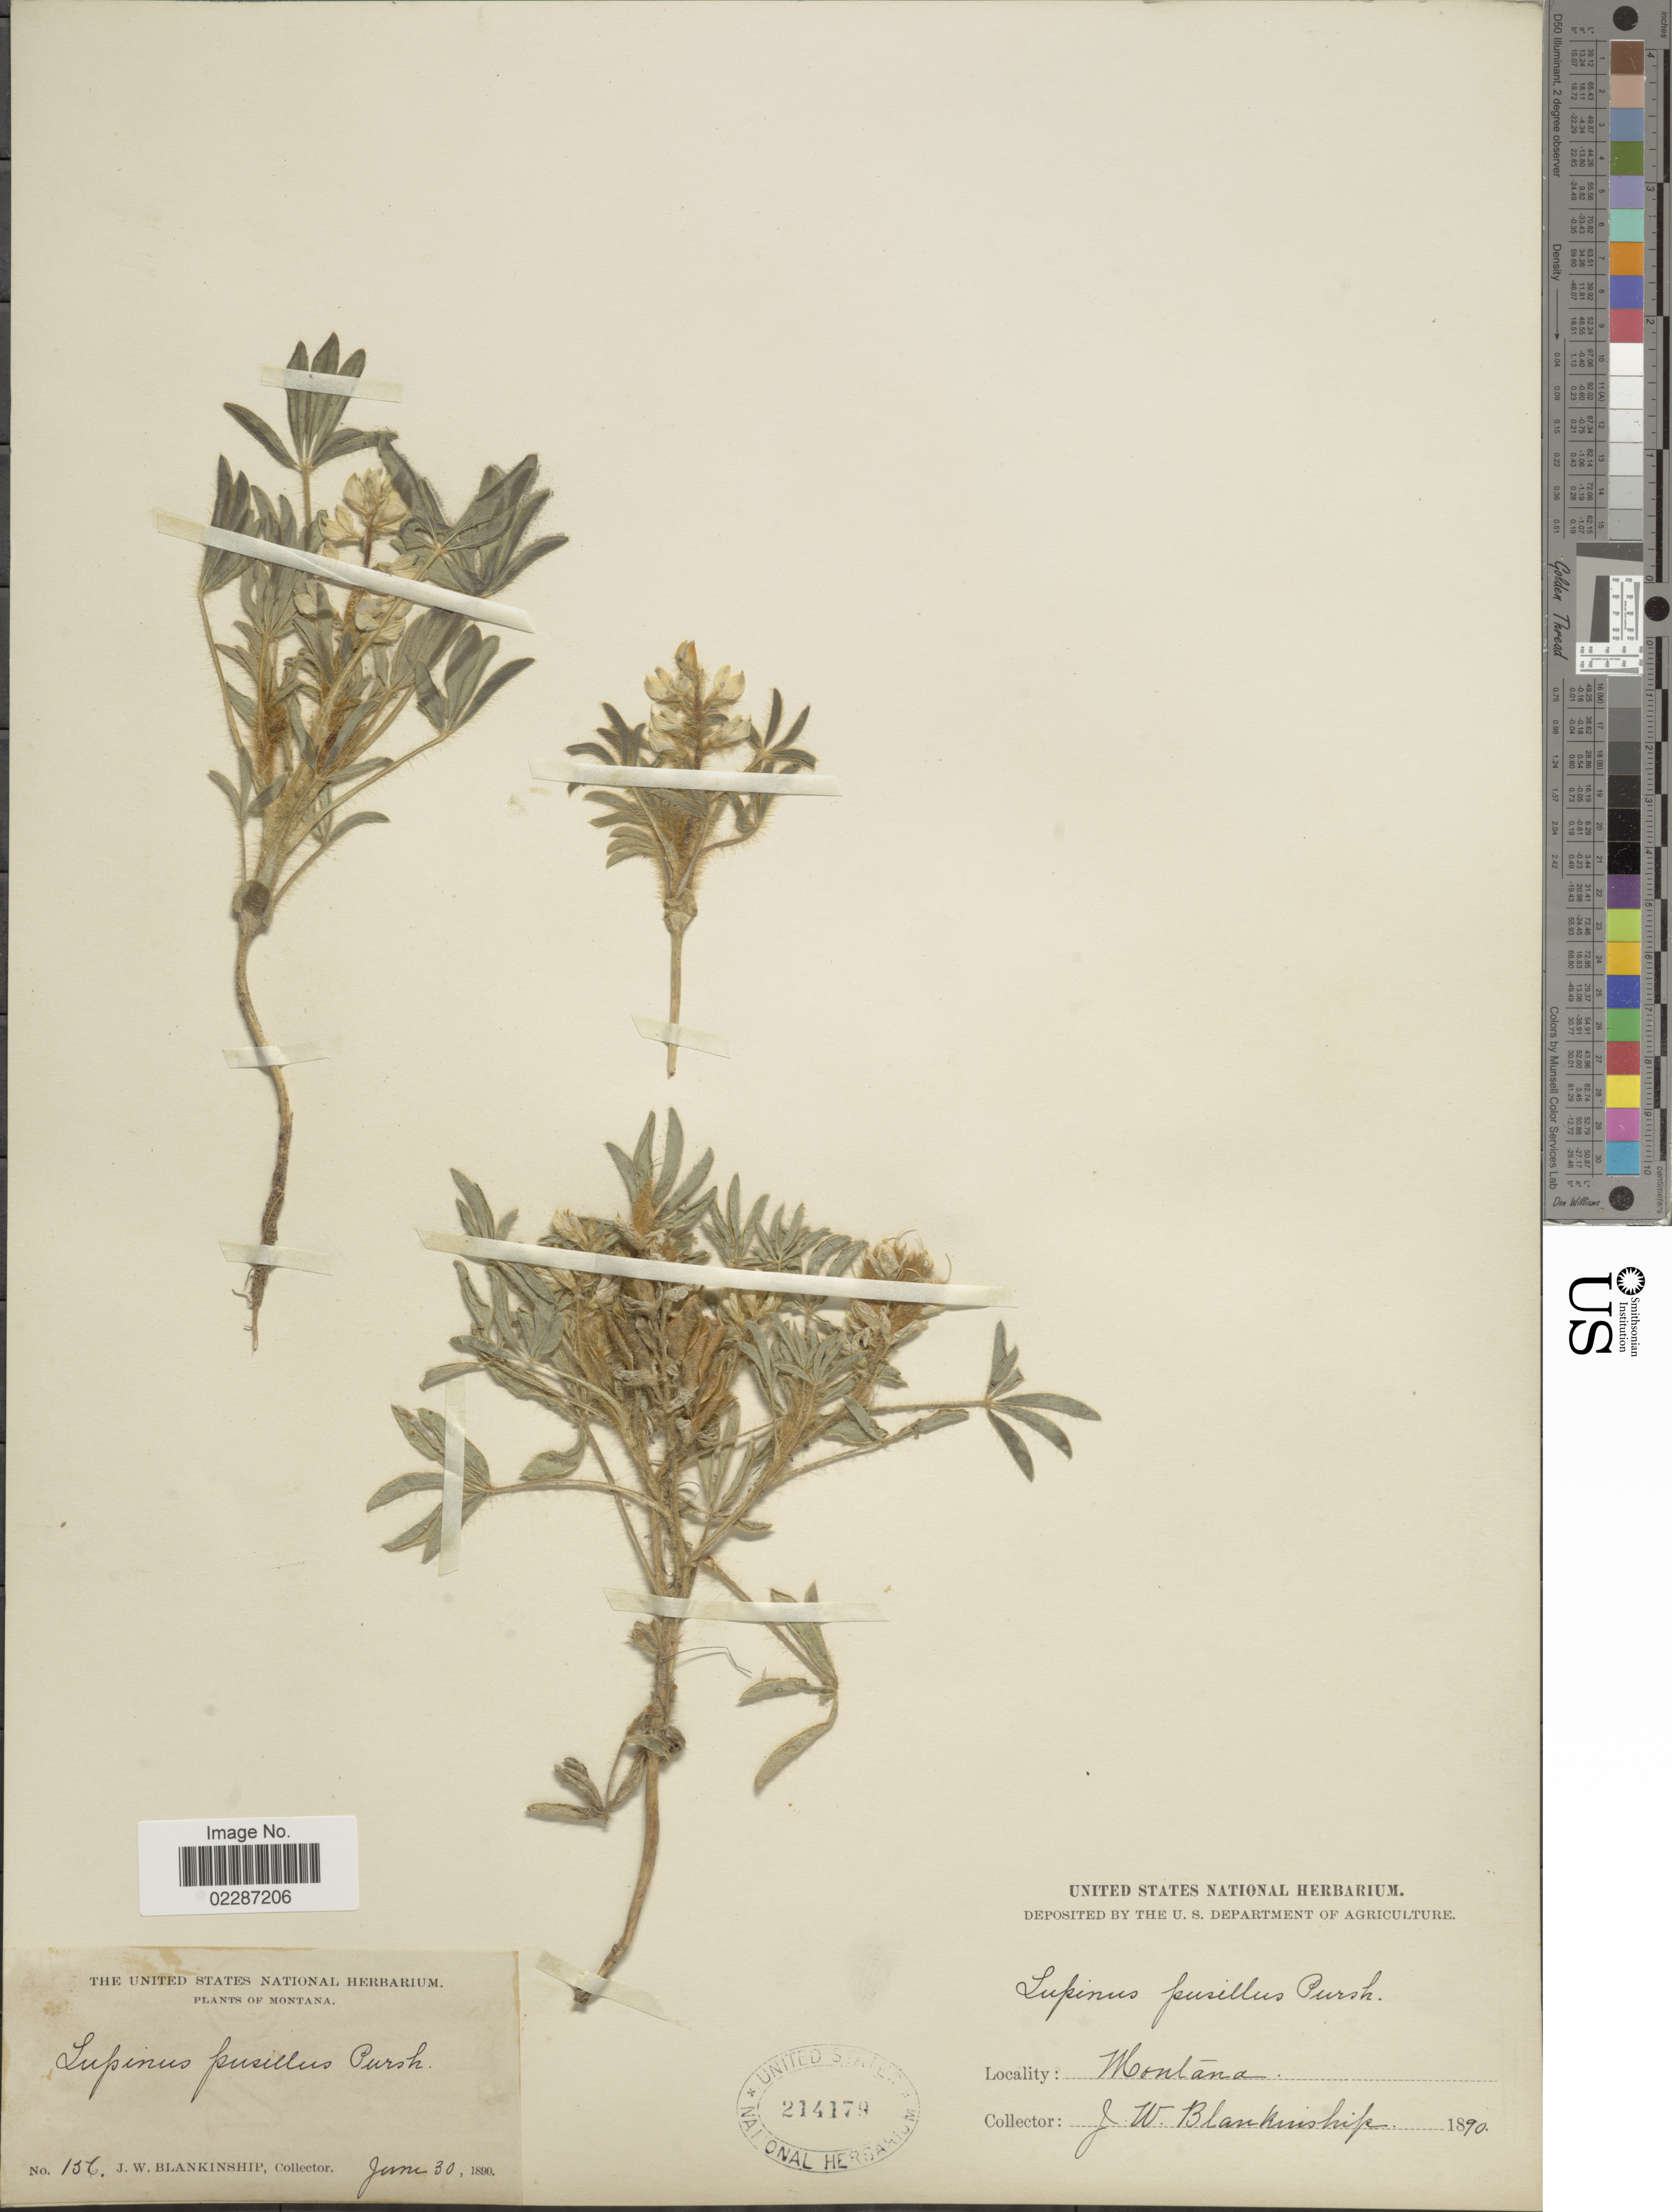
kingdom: Plantae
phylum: Tracheophyta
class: Magnoliopsida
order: Fabales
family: Fabaceae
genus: Lupinus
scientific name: Lupinus pusillus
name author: Pursh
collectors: J. W. Blankinship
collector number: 156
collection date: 1890-06-30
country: United States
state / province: Montana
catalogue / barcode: US 214179